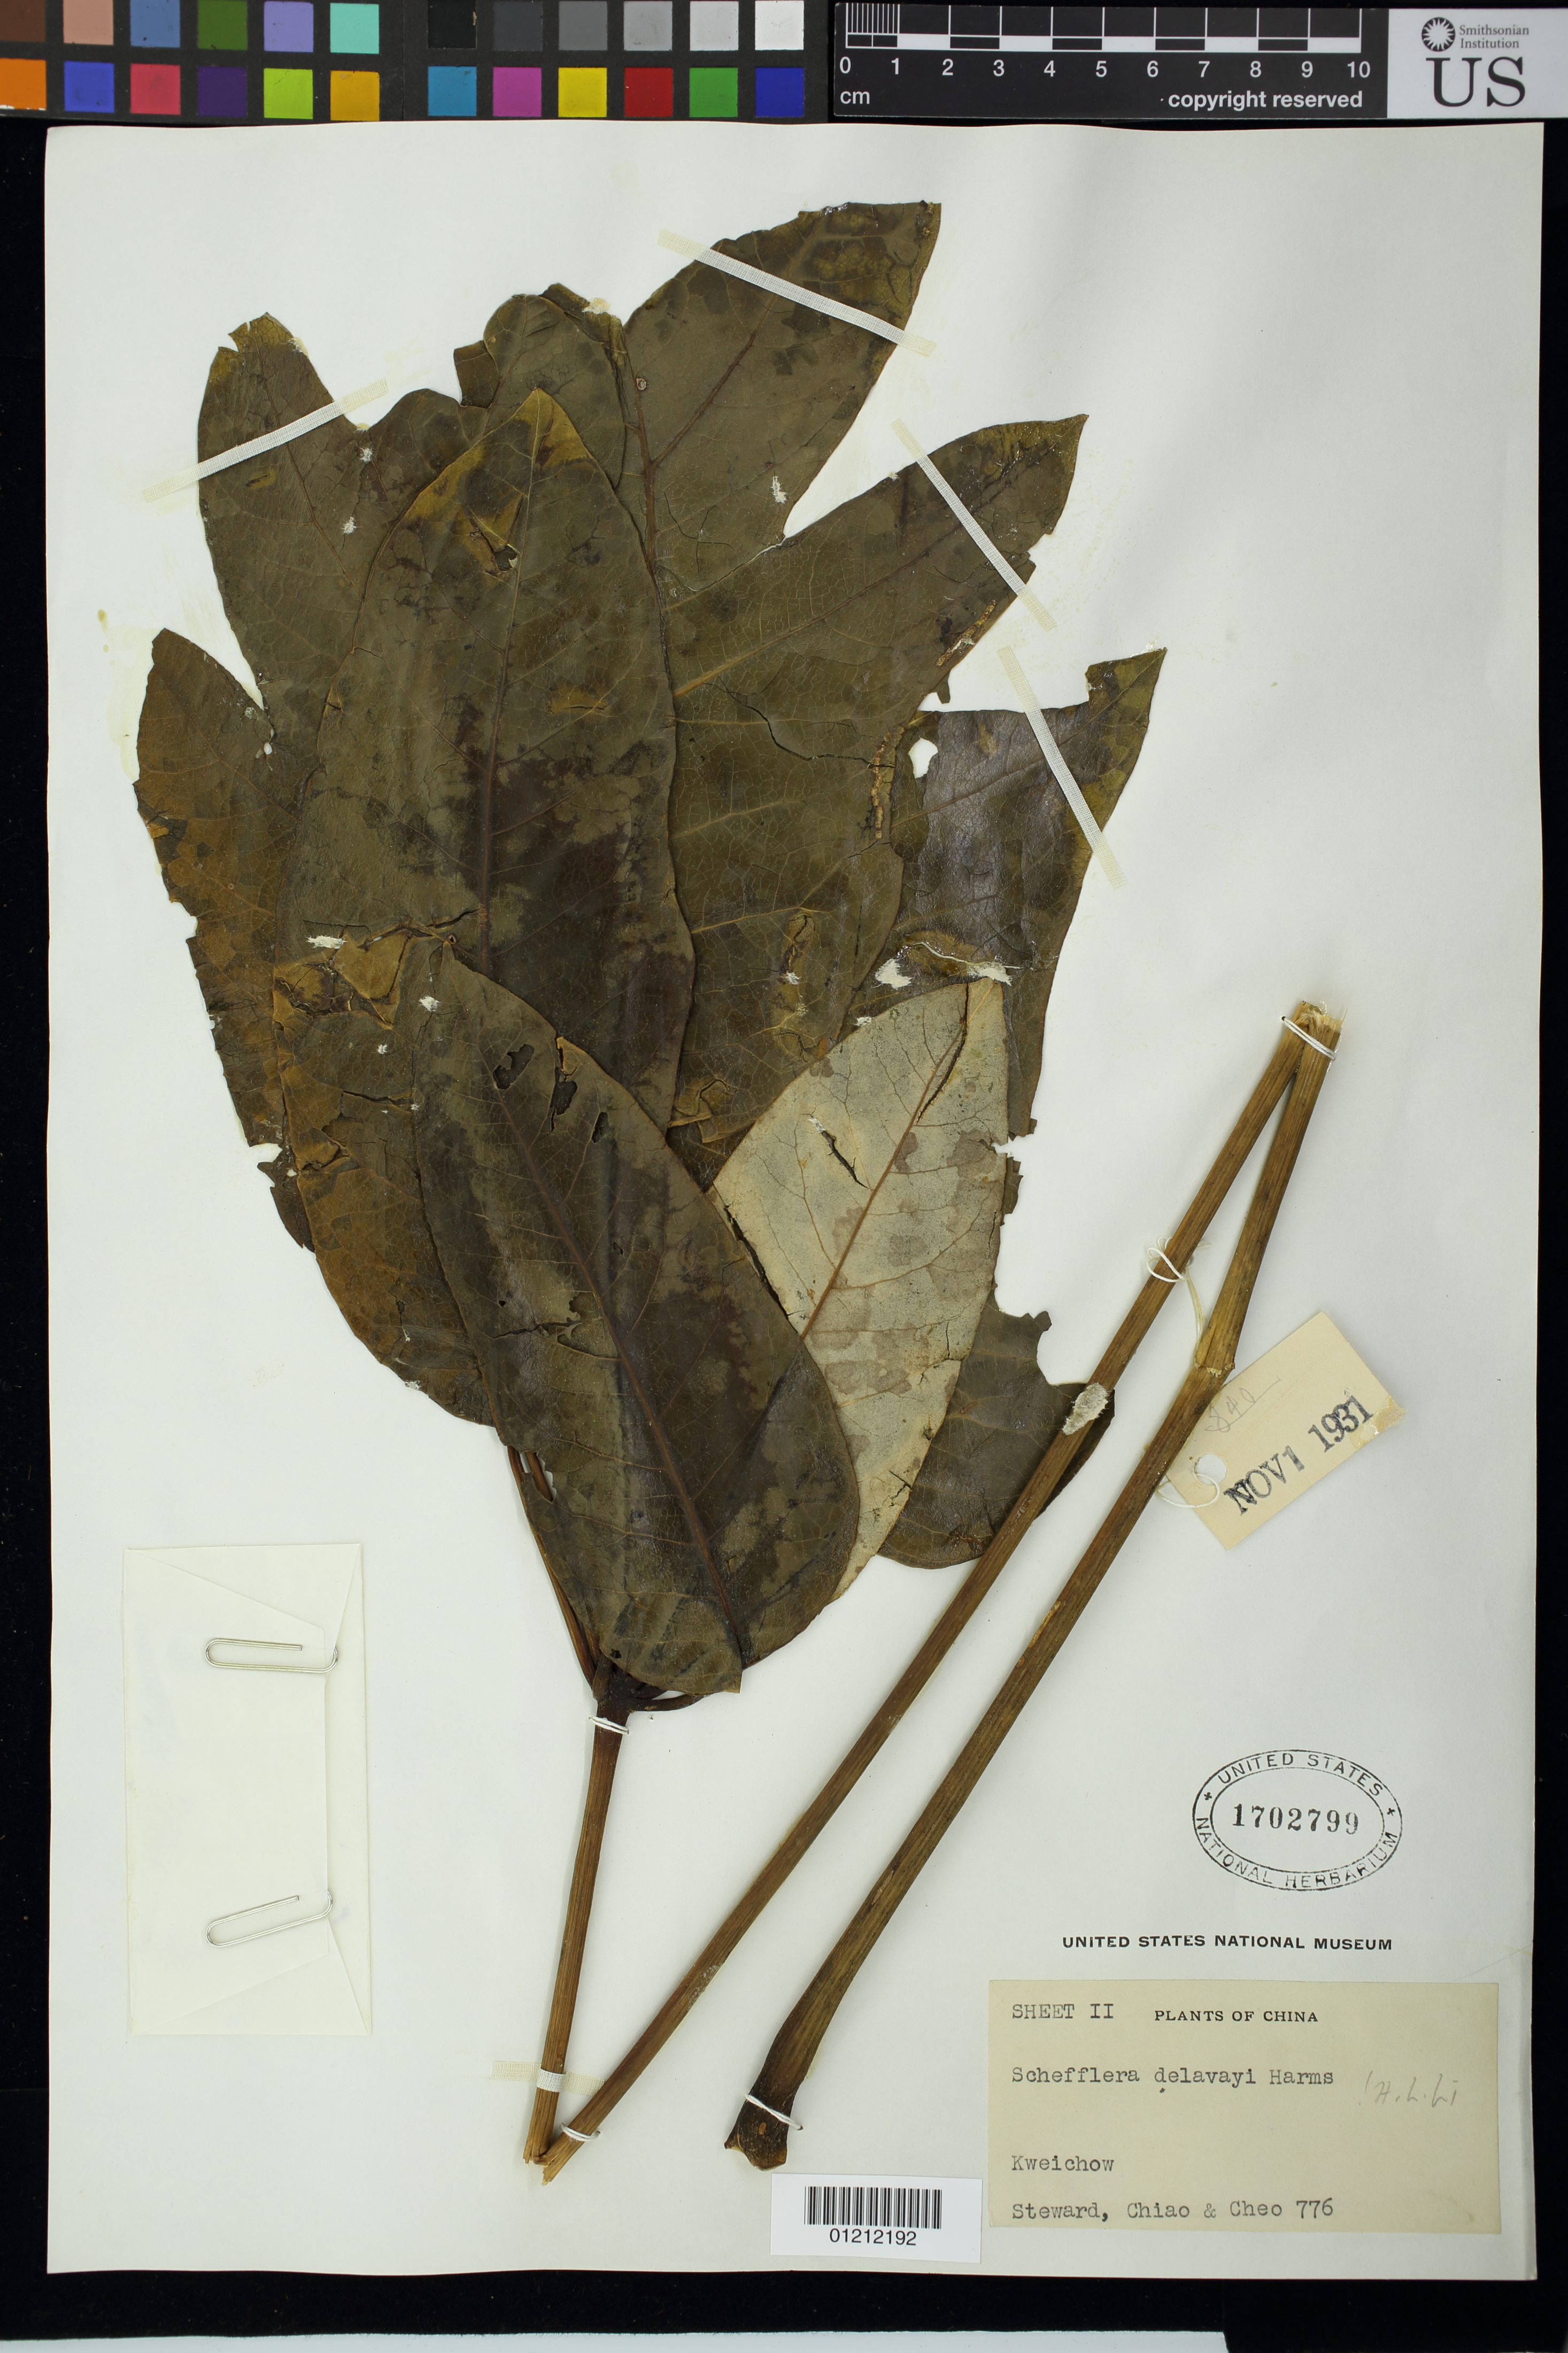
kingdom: Plantae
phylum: Tracheophyta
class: Magnoliopsida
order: Apiales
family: Araliaceae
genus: Schefflera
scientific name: Schefflera delavayi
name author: (Franch.) Harms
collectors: A. N. Steward, C. Y. Chiao & H. Cheo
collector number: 776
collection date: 1931-11-01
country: China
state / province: Guizhou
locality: Kweichow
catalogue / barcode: US 1702799